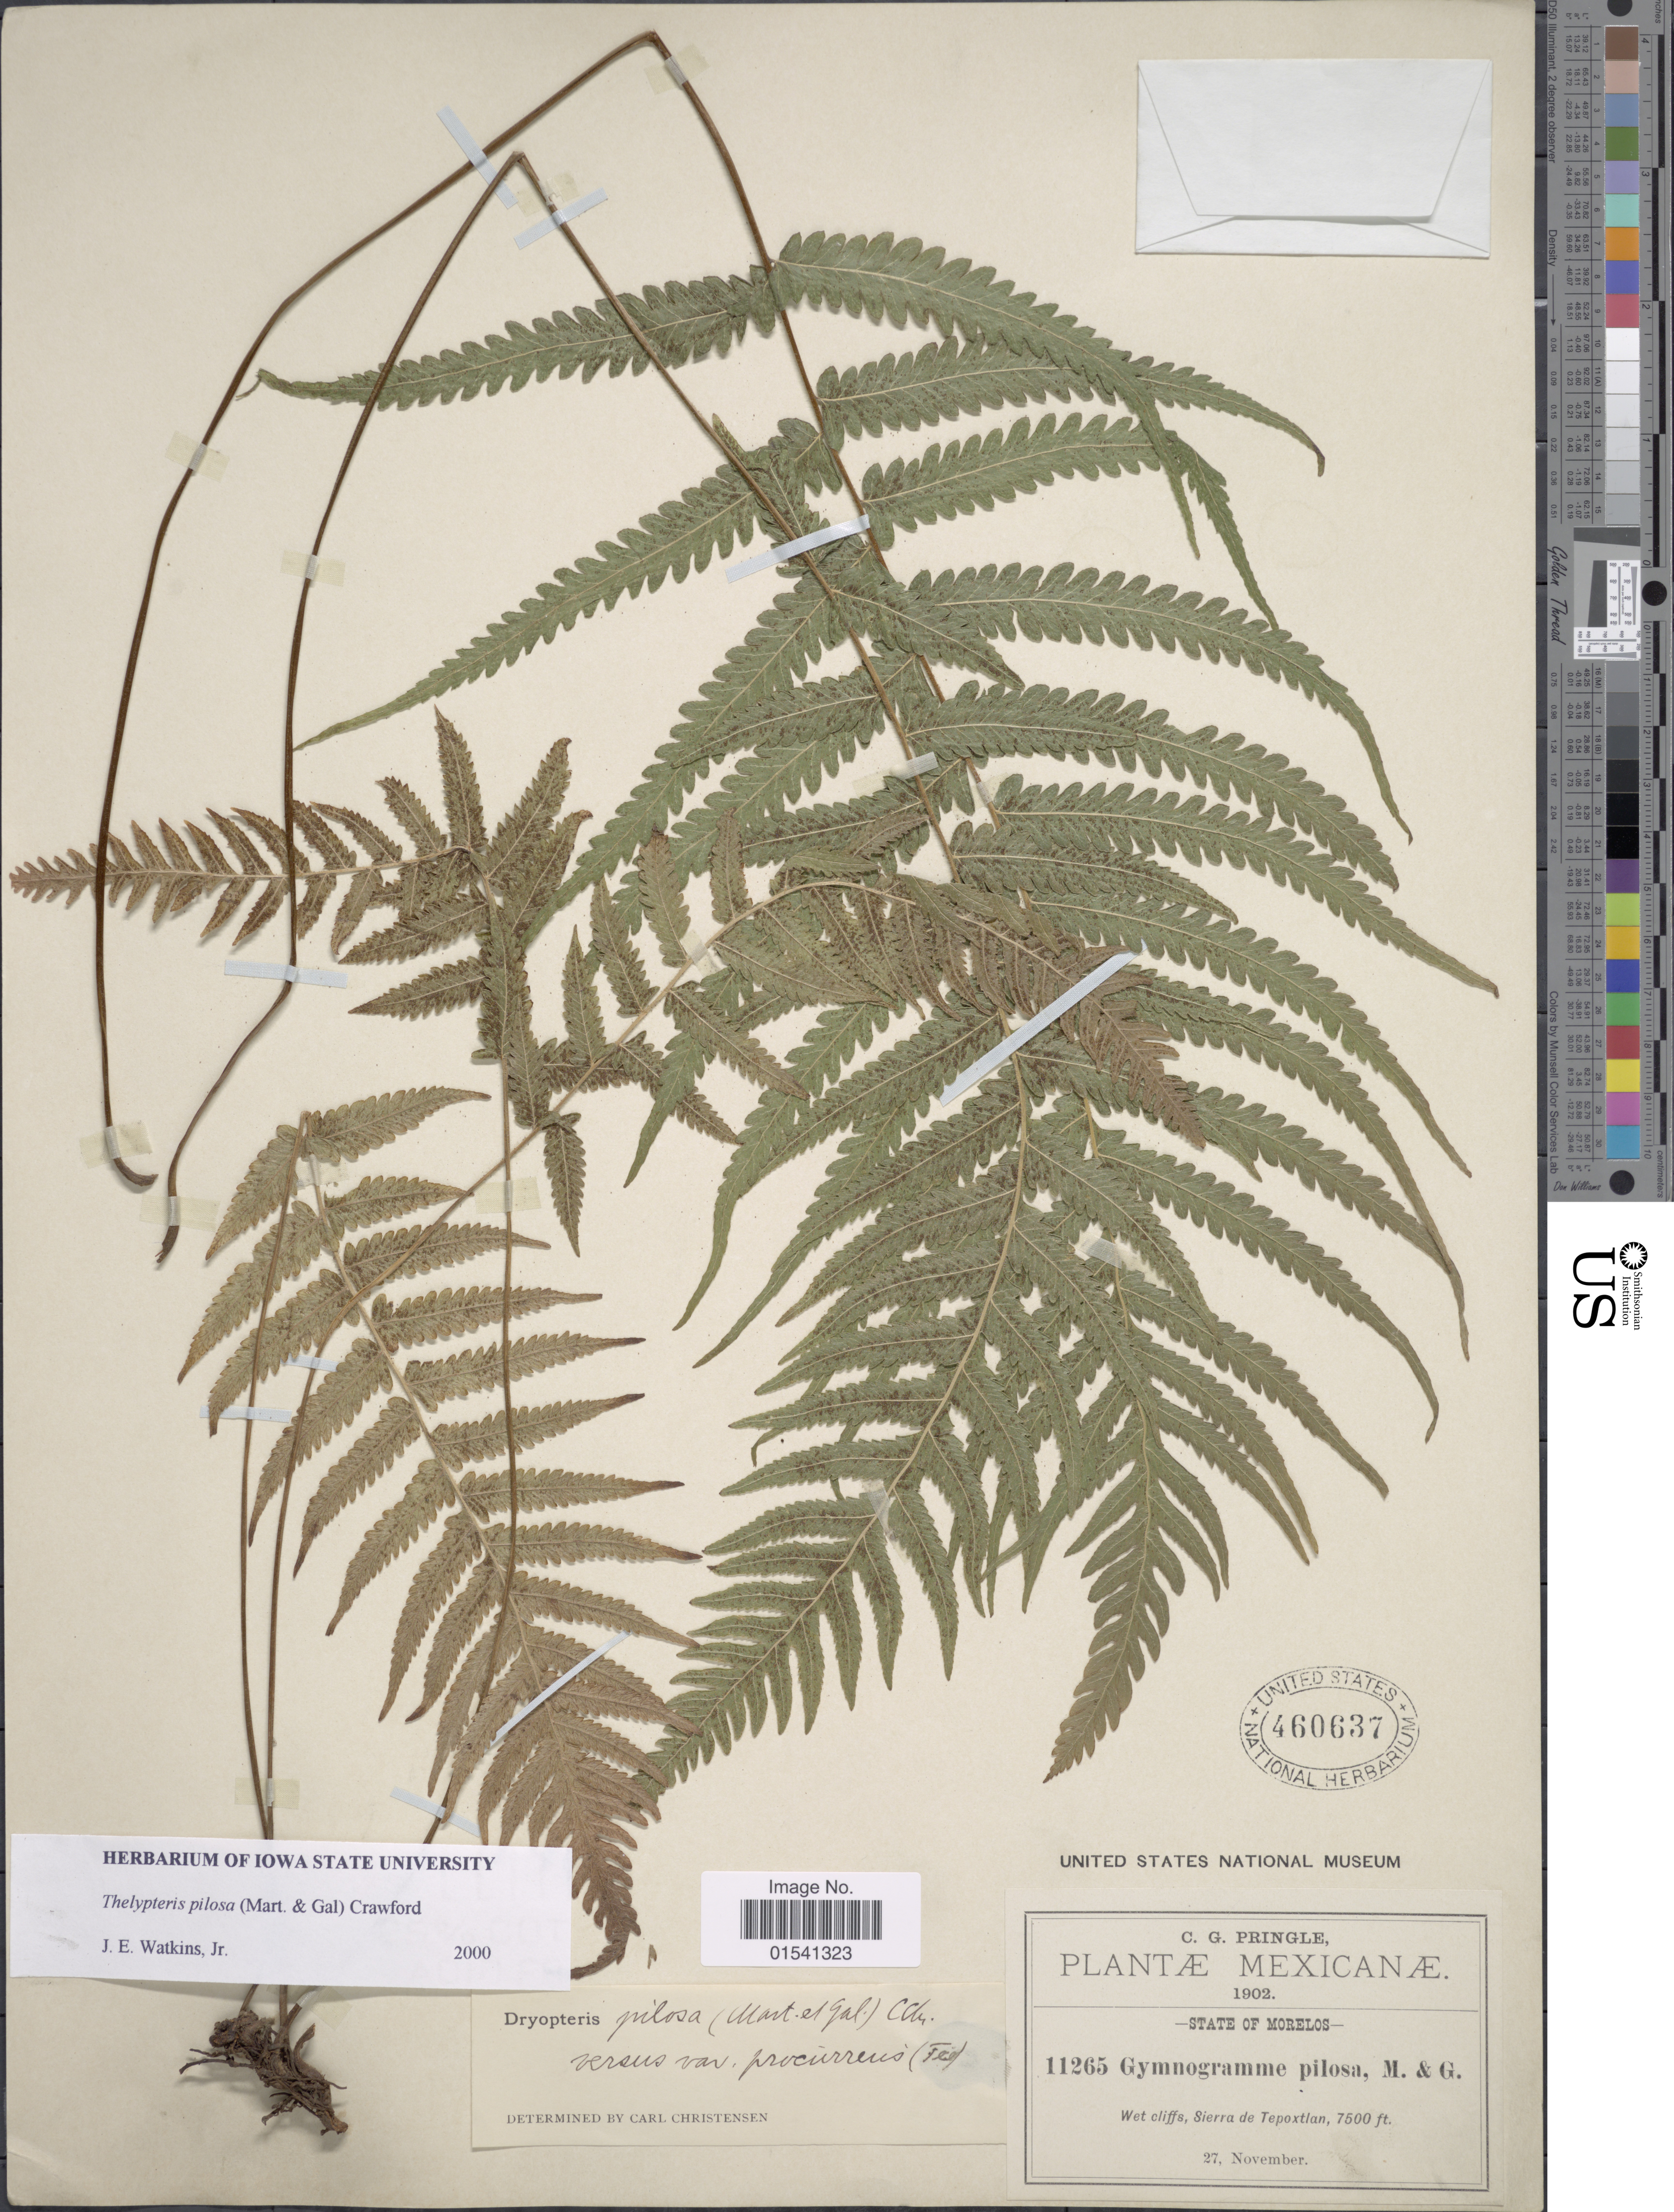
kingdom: Plantae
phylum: Tracheophyta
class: Polypodiopsida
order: Polypodiales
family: Thelypteridaceae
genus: Stegnogramma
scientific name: Stegnogramma pilosa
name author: (M. Martens & Galeotti) K. Iwats.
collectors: C. G. Pringle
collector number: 11265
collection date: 1902-11-27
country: Mexico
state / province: Morelos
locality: Wet cliffs, Sierra de Tepoxtlan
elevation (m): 2286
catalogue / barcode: US 460637